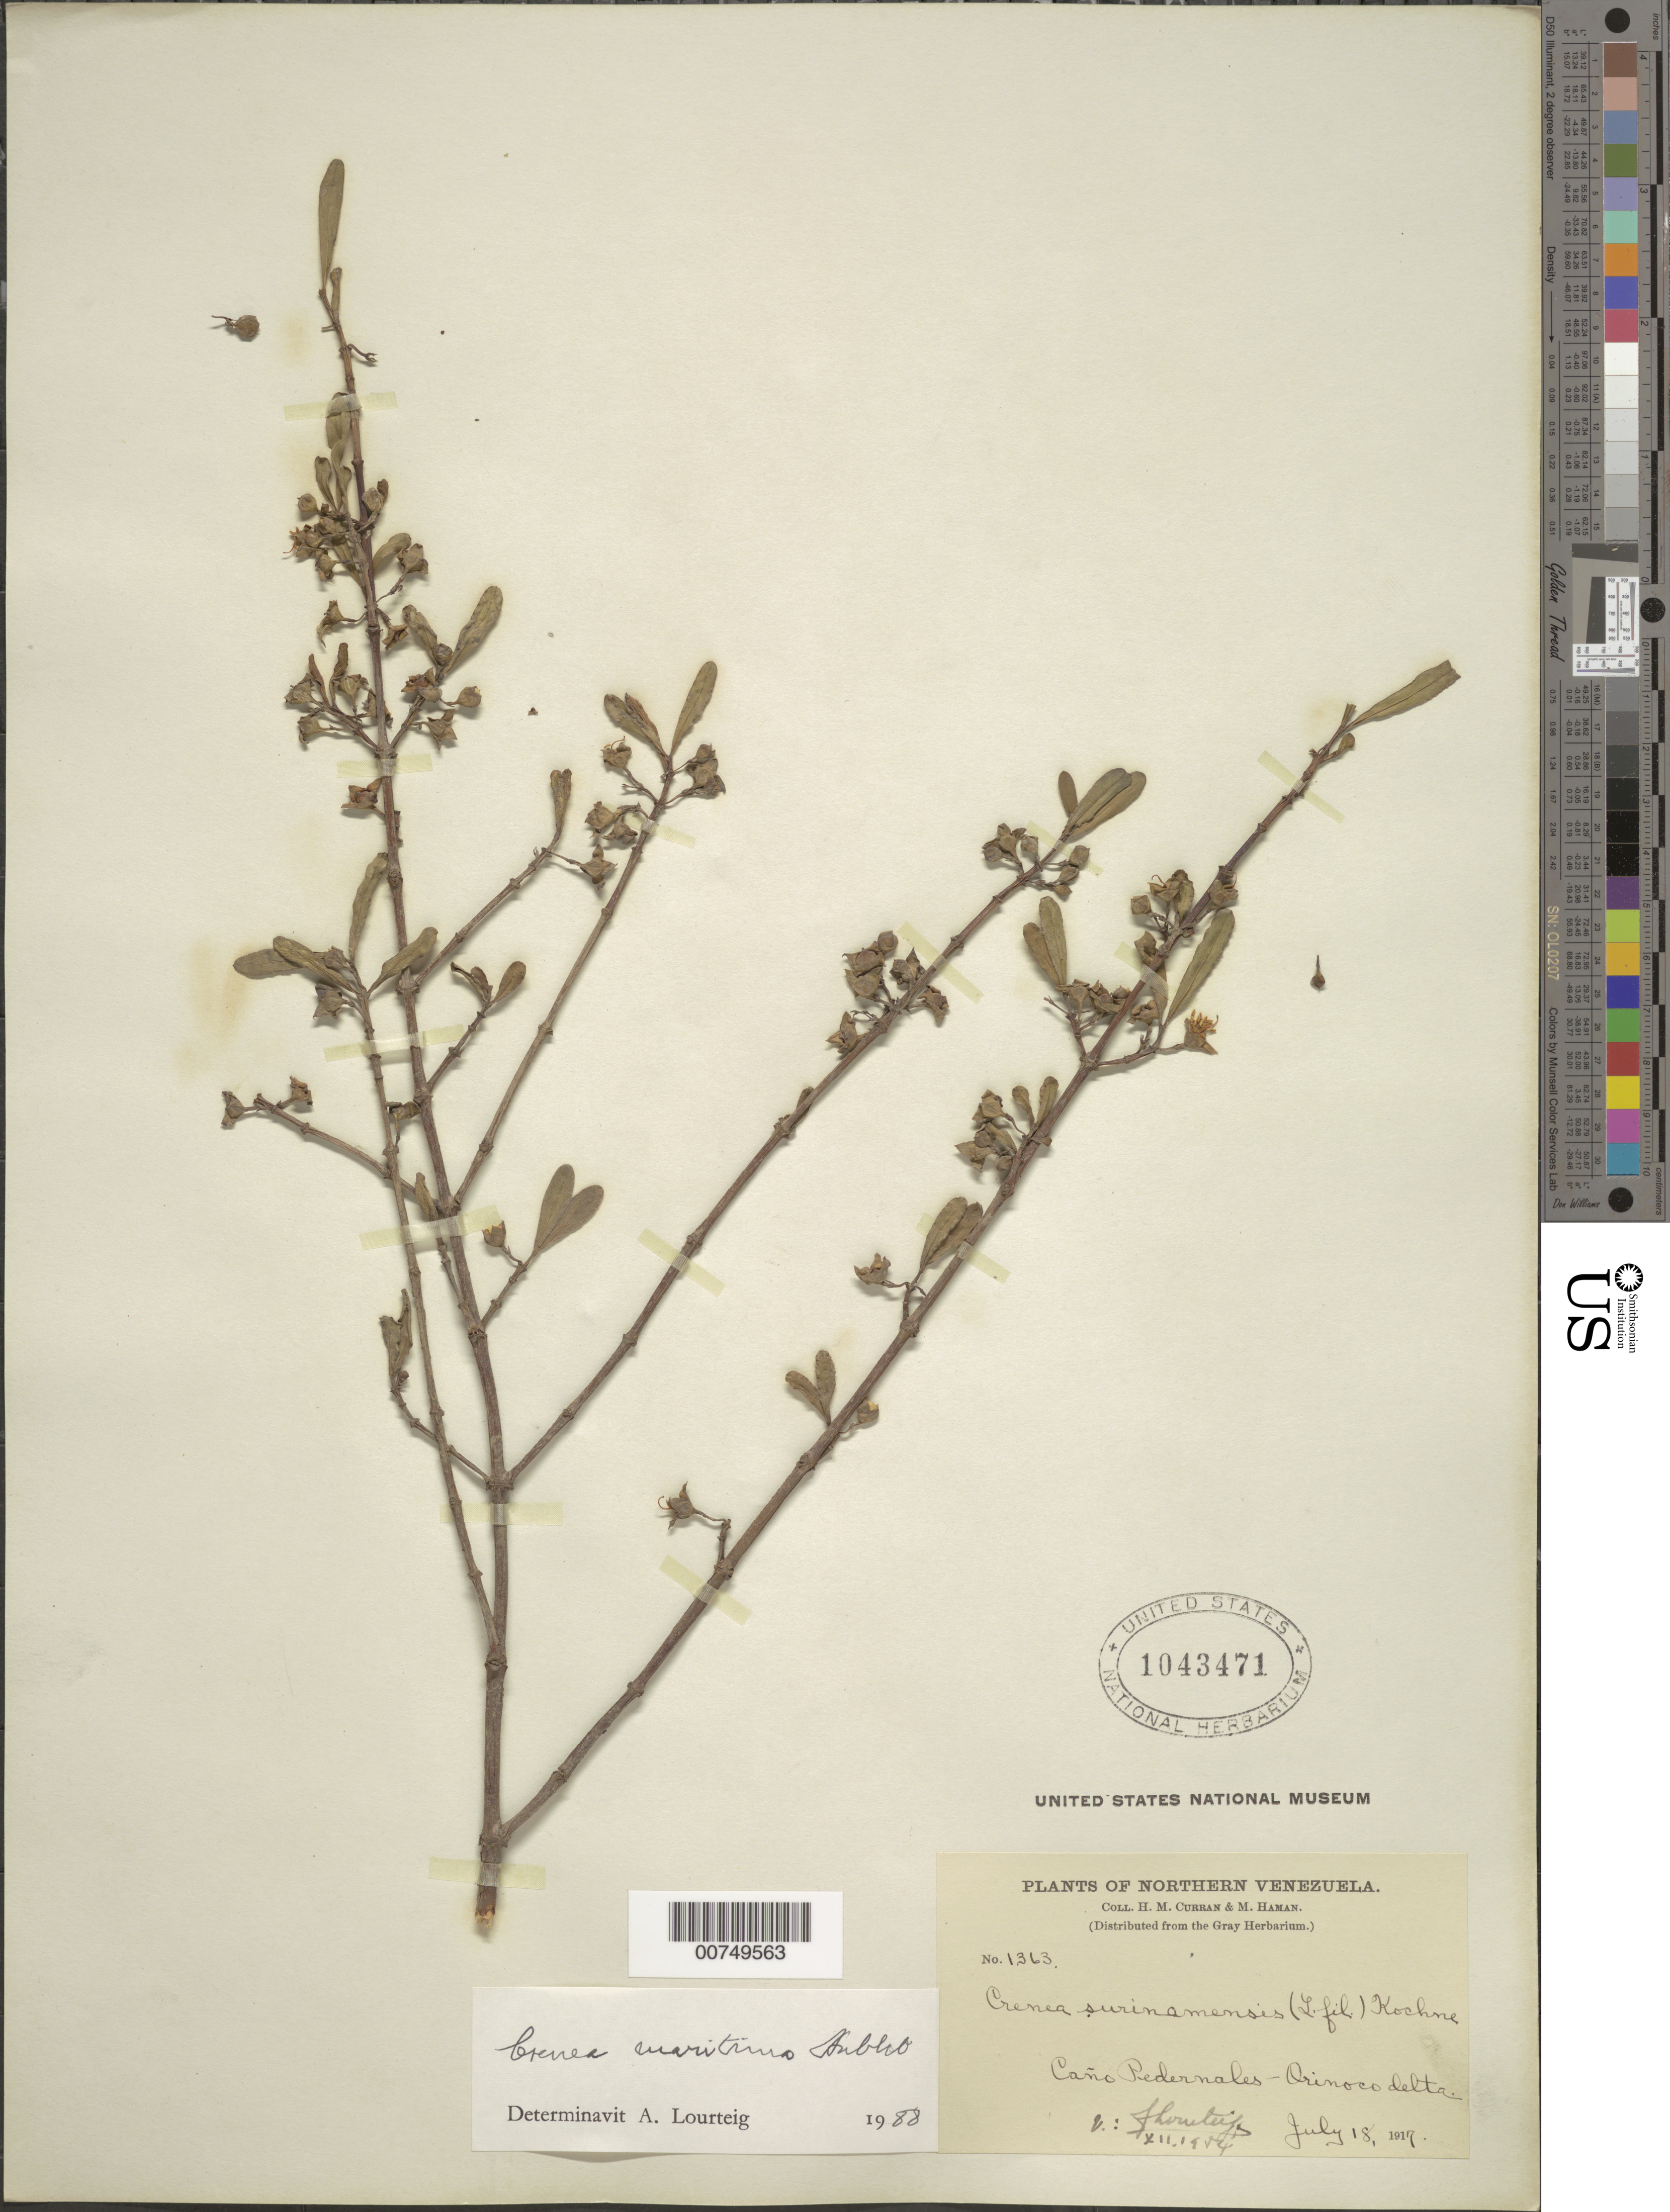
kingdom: Plantae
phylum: Tracheophyta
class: Magnoliopsida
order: Myrtales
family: Lythraceae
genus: Ammannia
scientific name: Ammannia maritima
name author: (Aubl.) S.A. Graham et al.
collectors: H. M. Curran & M. Haman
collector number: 1363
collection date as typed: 18-Jul-17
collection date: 1917-07-18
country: Venezuela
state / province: Delta Amacuro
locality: Caño Pedernales, Orinoco Delta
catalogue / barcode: US 1043471